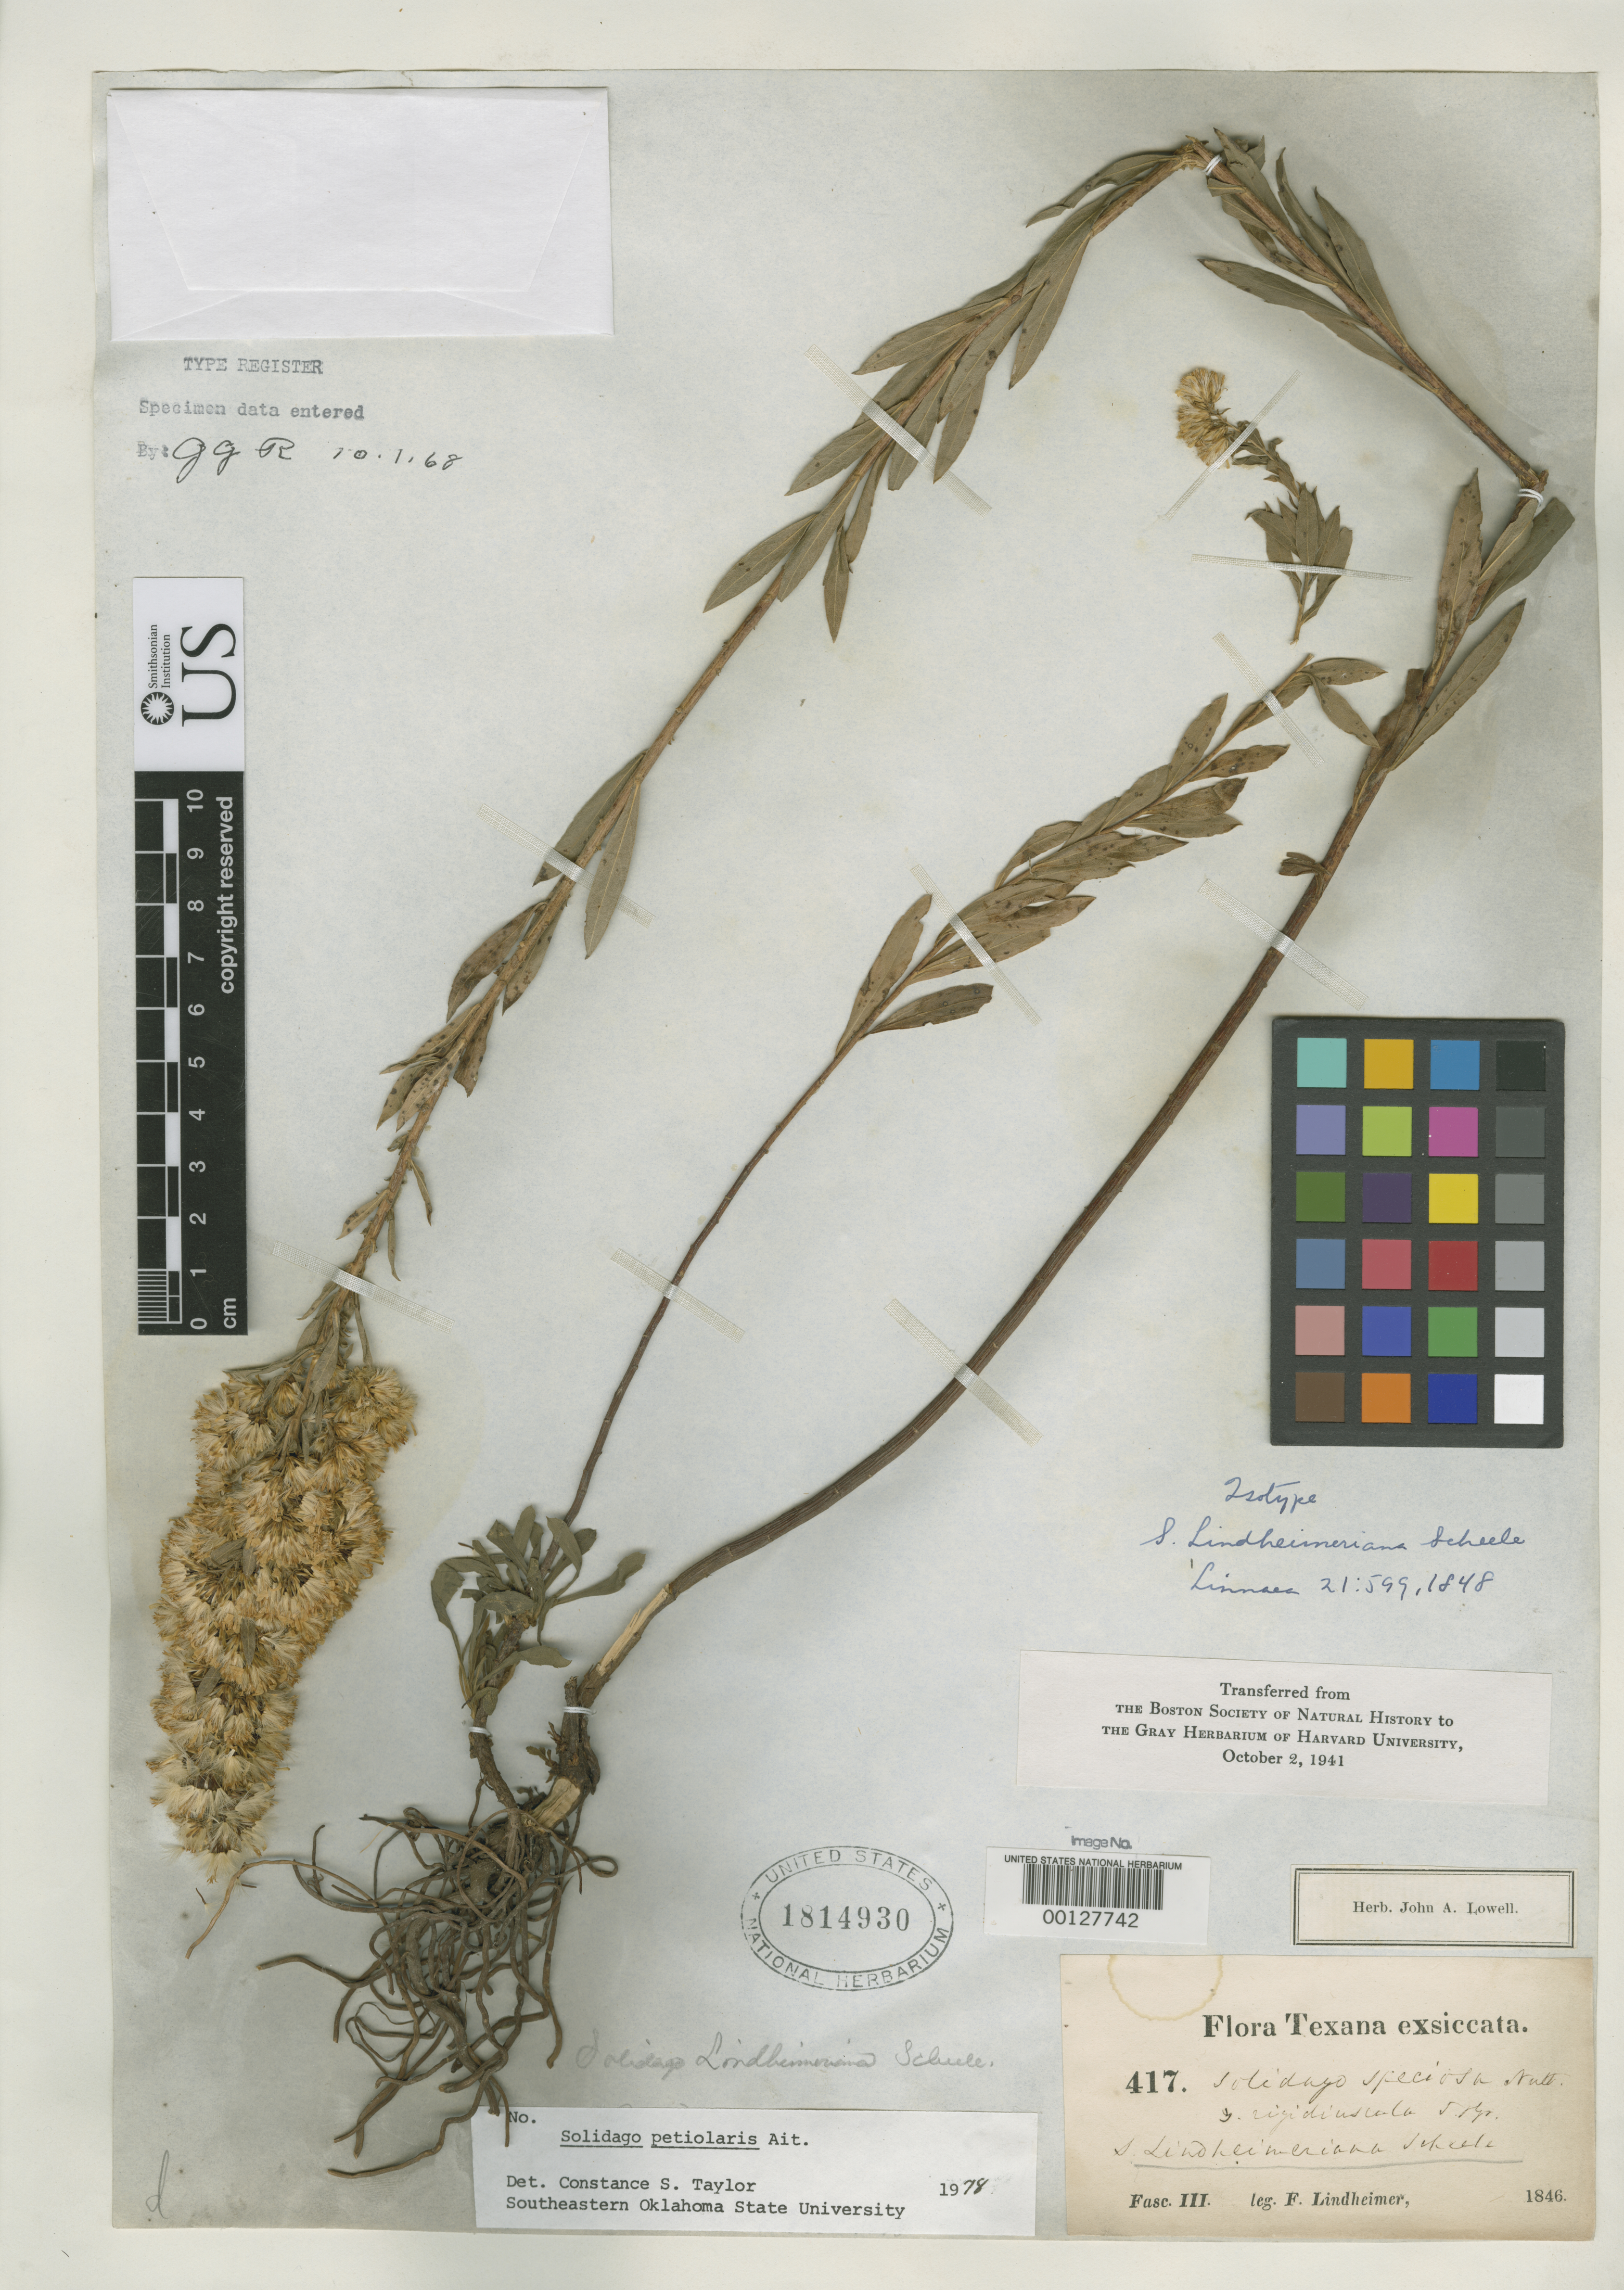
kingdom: Plantae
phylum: Tracheophyta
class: Magnoliopsida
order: Asterales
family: Asteraceae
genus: Solidago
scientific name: Solidago lindheimeriana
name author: Scheele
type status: Isotype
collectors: F. J. Lindheimer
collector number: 417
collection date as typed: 1846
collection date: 1846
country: United States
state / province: Texas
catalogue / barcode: US 1814930